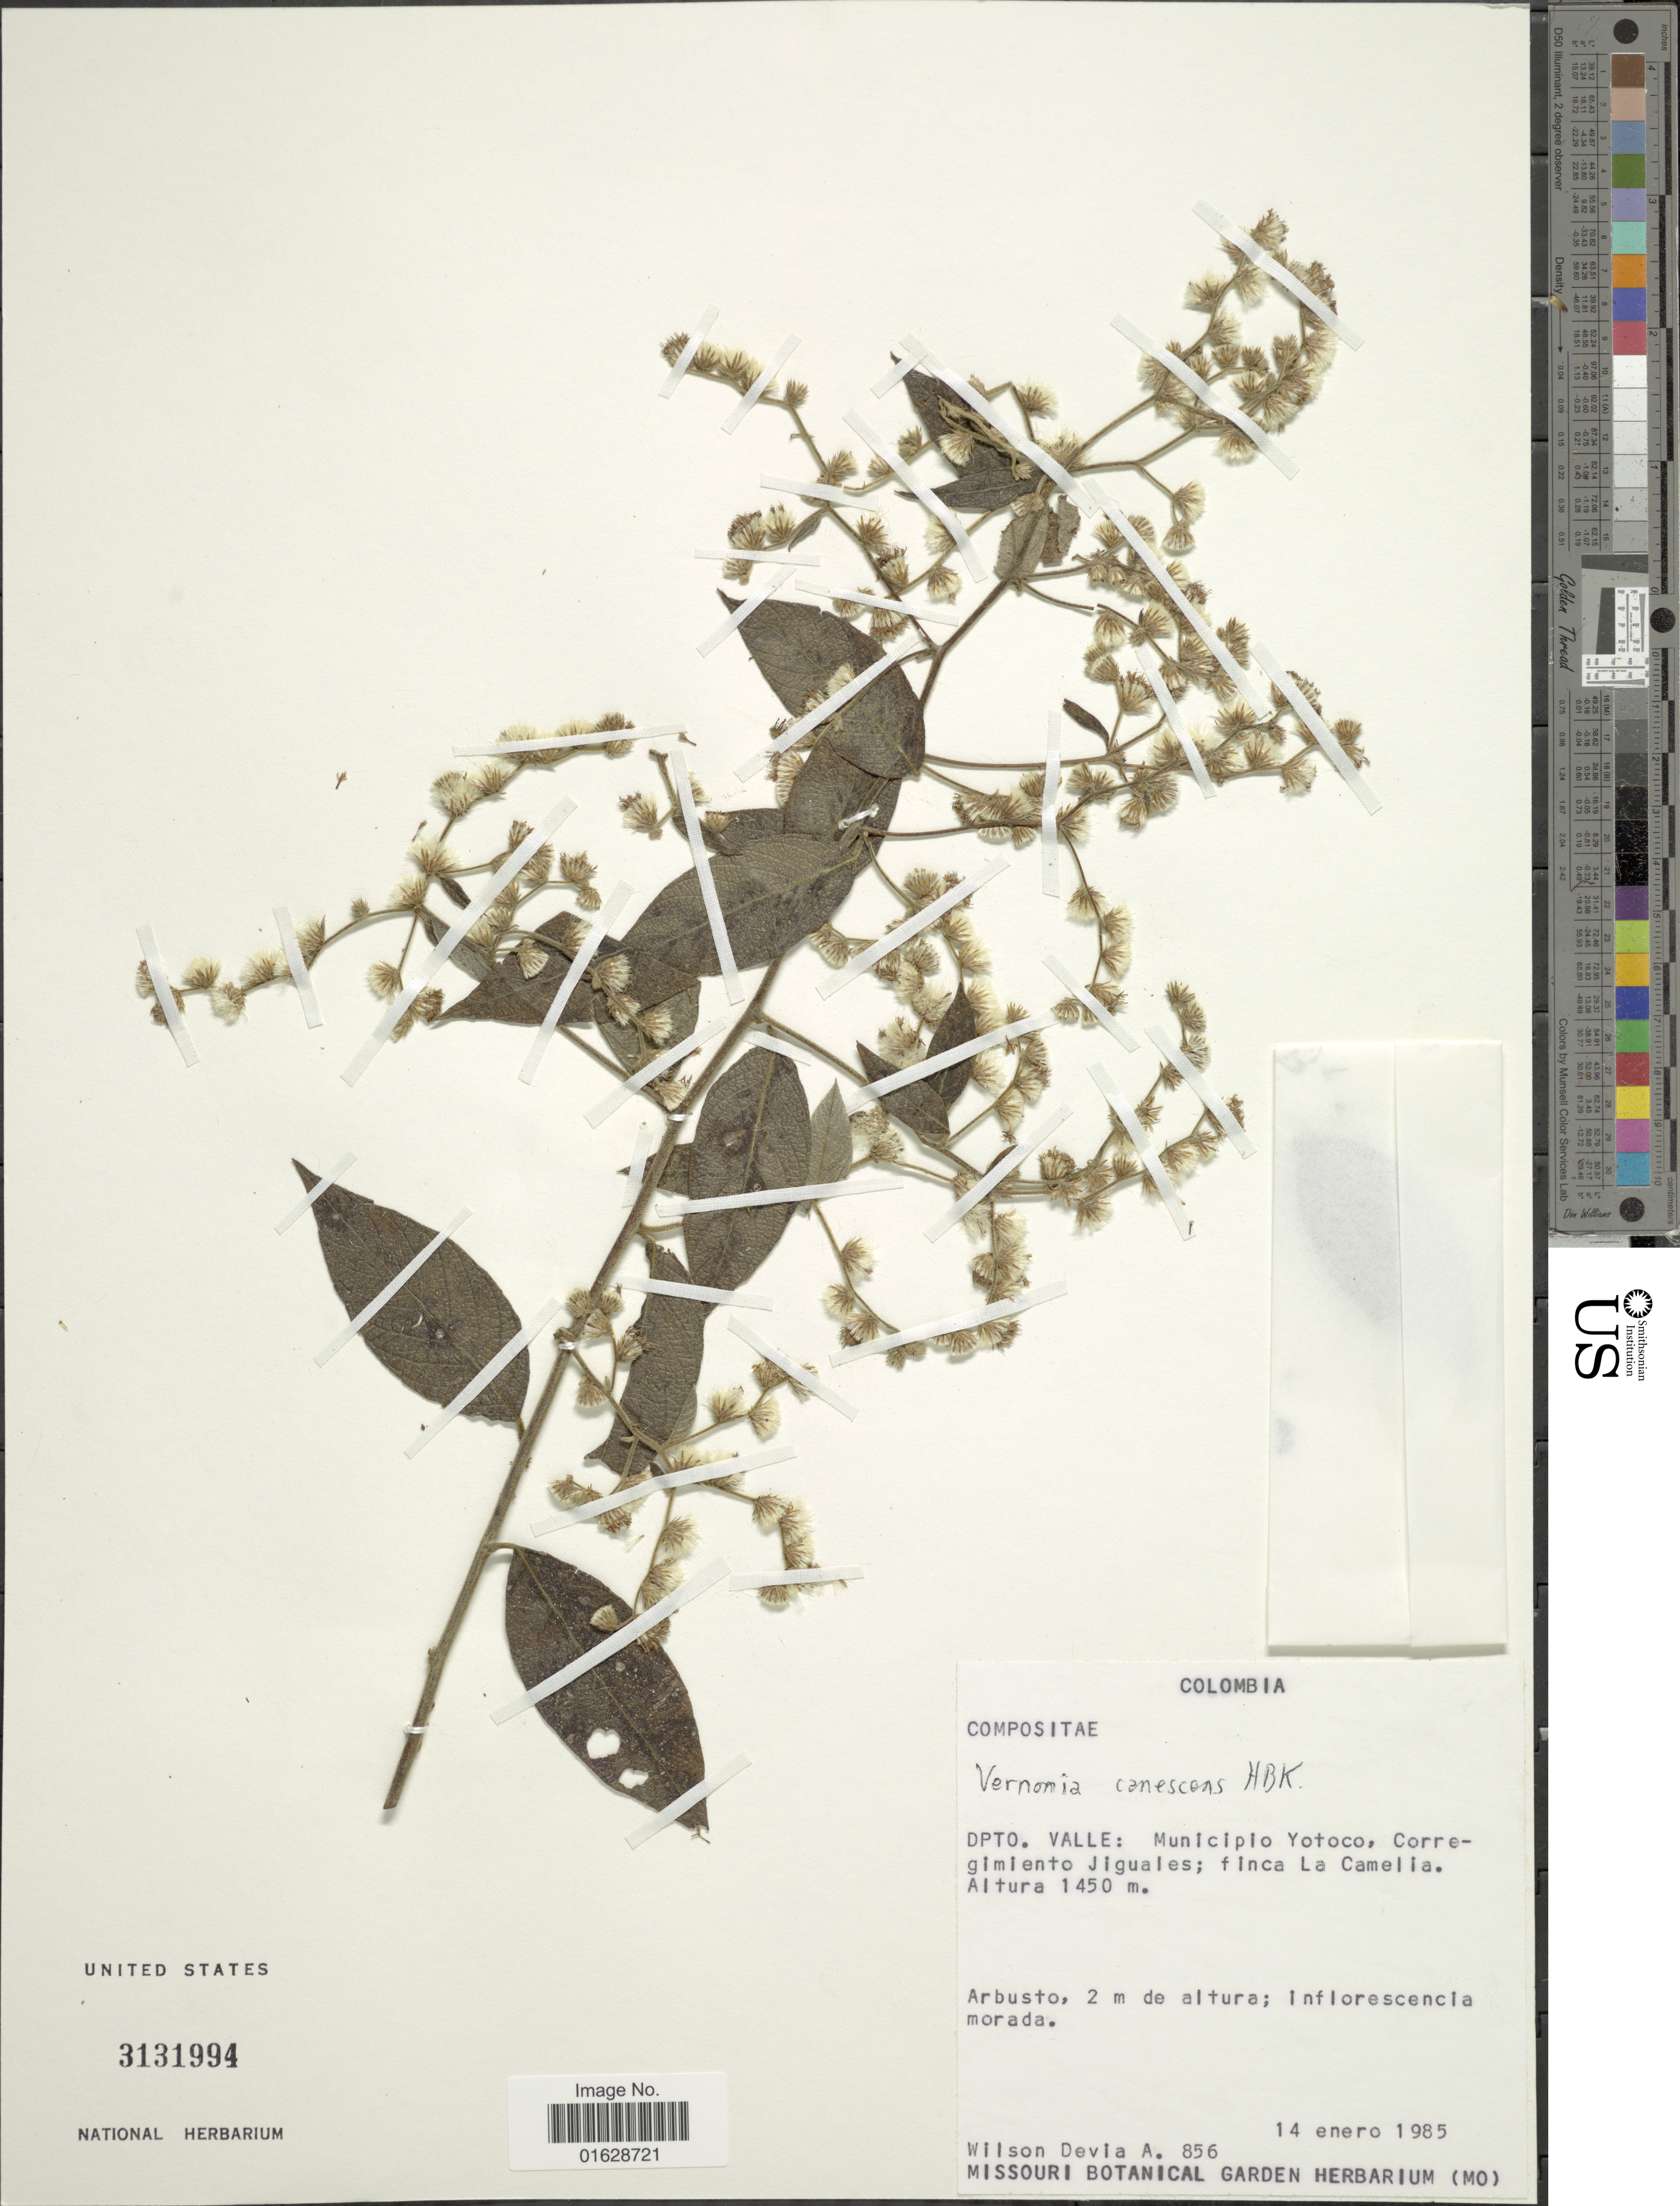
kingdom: Plantae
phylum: Tracheophyta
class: Magnoliopsida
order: Asterales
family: Asteraceae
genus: Lepidaploa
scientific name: Lepidaploa canescens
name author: (Kunth) H. Rob.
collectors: W. Devia A.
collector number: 856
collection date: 1985-01-14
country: Colombia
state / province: Valle del Cauca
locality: Colombia. Dpto. Valle: Municipio Yotoco, Corregimiento Jiguales; finca La Camelia.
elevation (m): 1450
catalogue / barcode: US 3131994